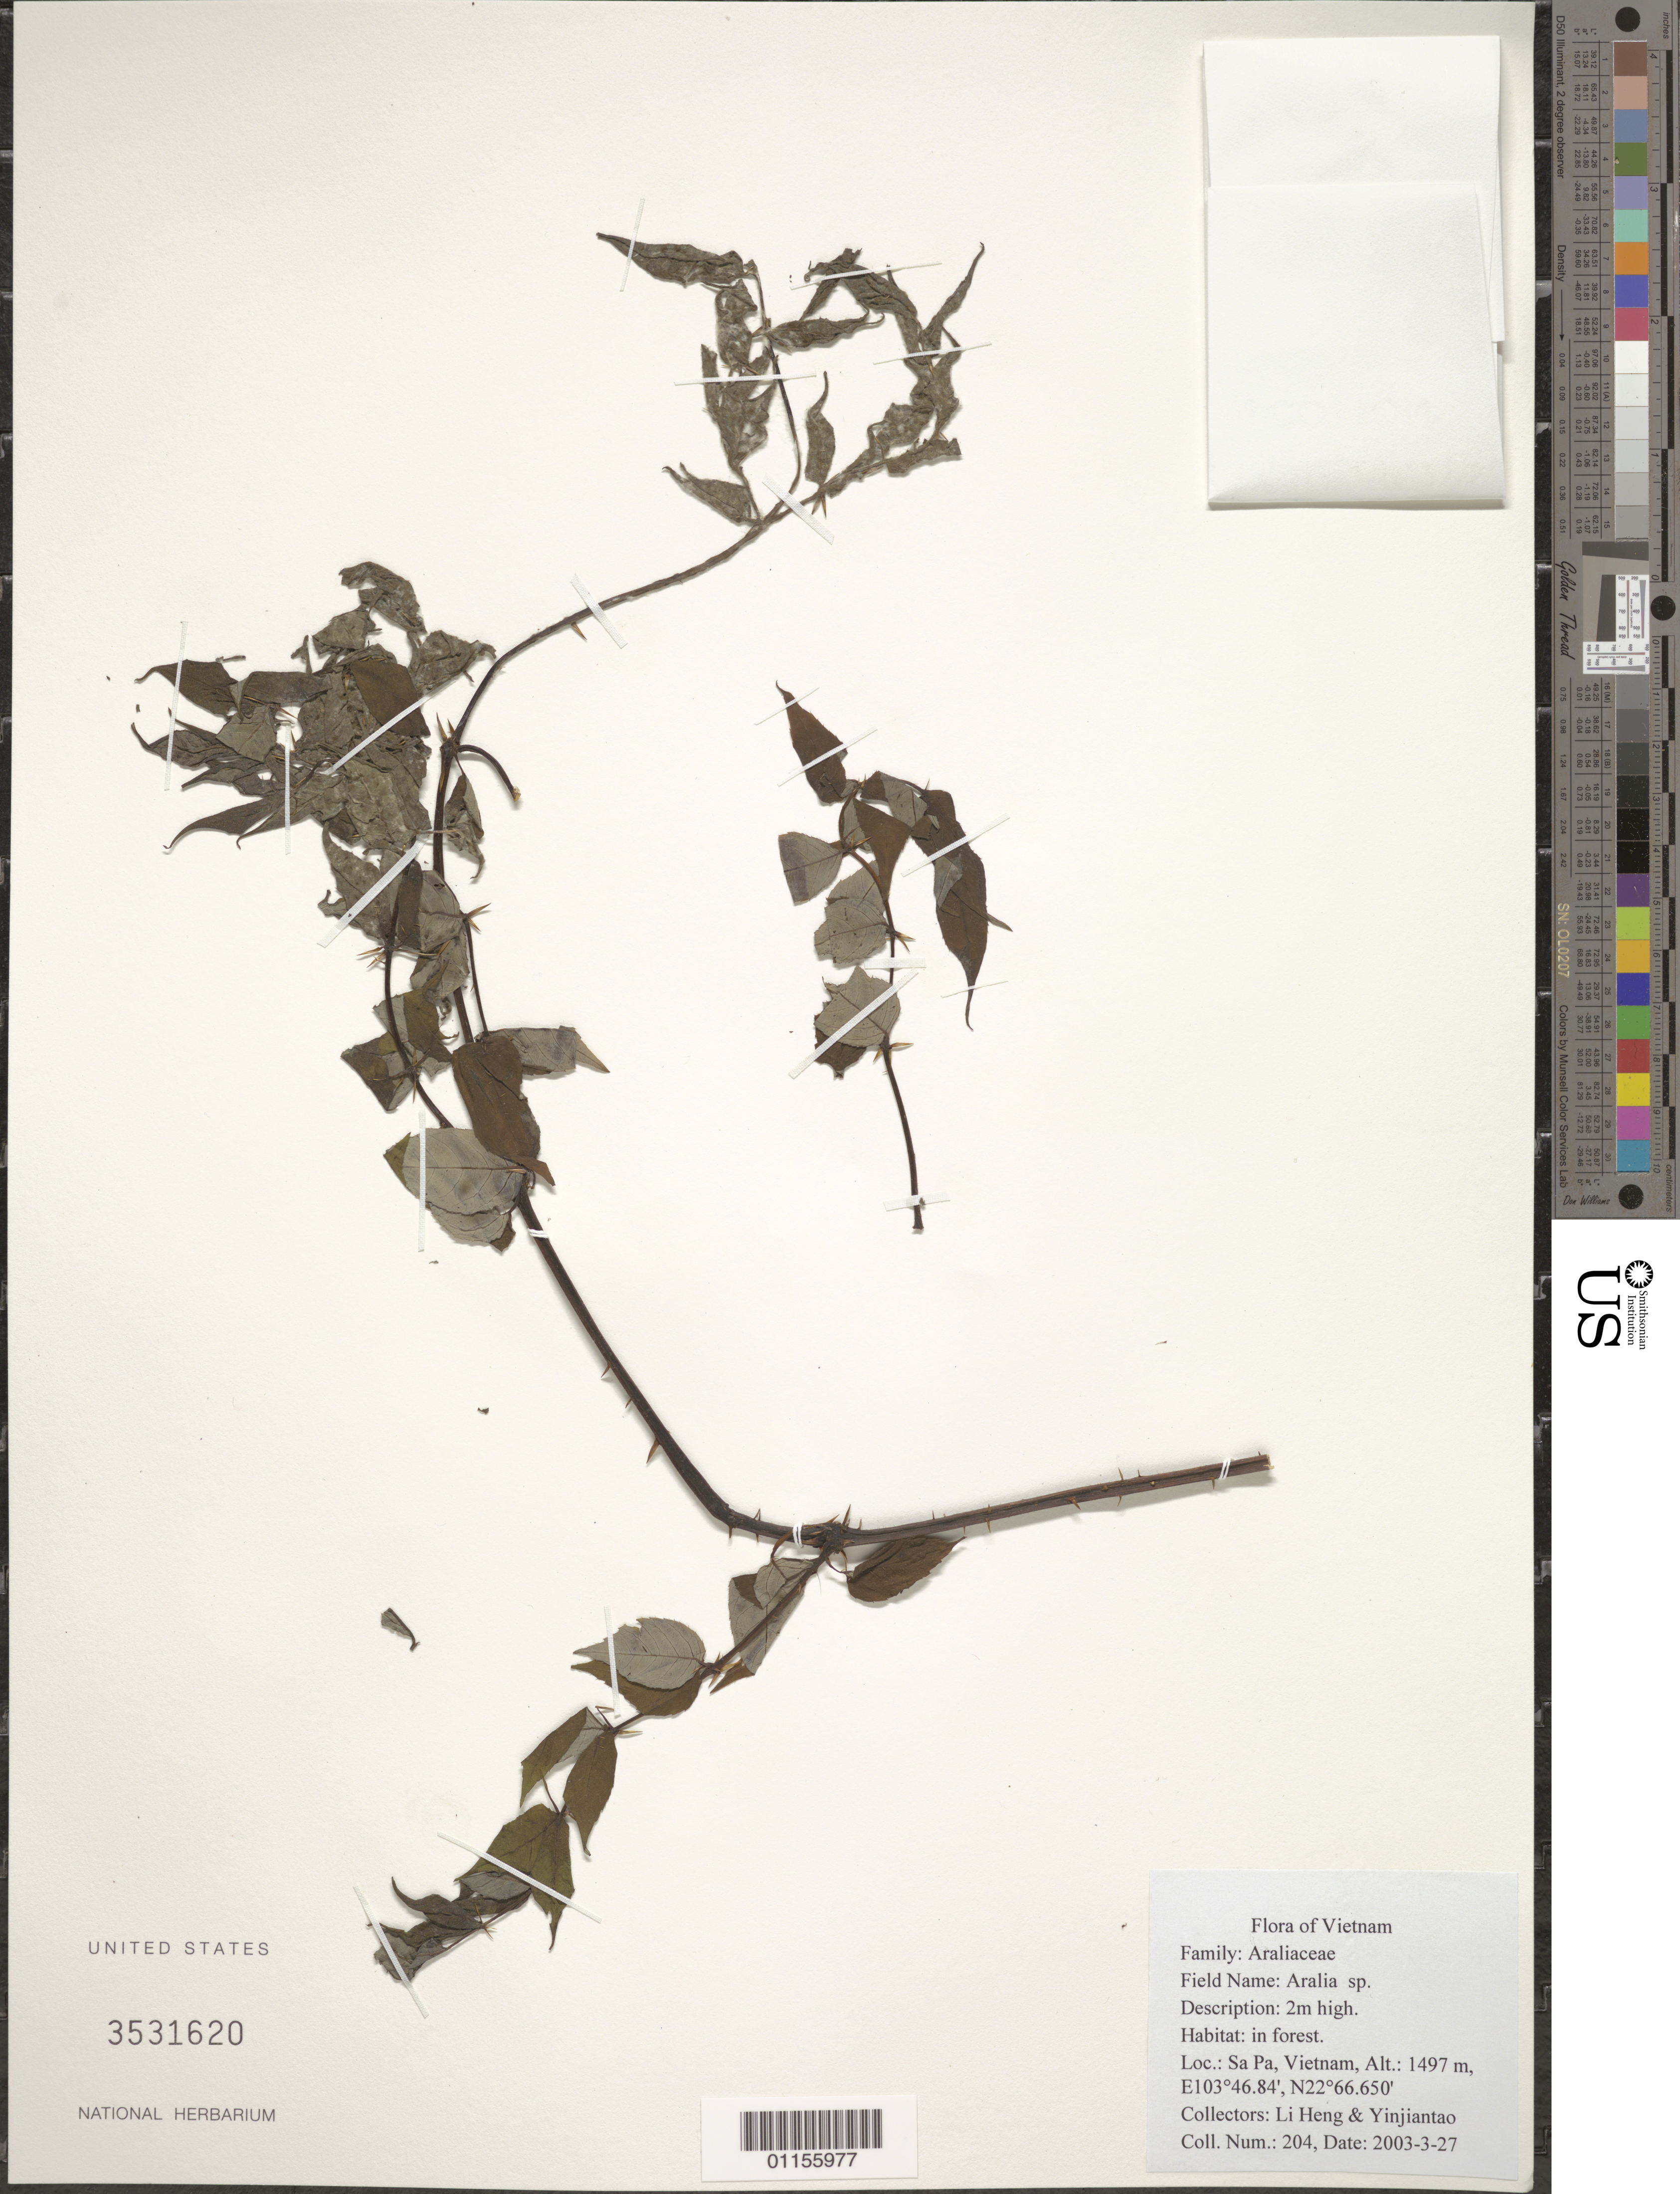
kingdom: Plantae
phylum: Tracheophyta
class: Magnoliopsida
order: Apiales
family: Araliaceae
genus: Aralia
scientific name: Aralia sp.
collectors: L. Heng & J. T. Yin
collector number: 204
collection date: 2003-03-27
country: Vietnam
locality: Sa Pa.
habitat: In forest.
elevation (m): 1497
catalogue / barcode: US 3531620